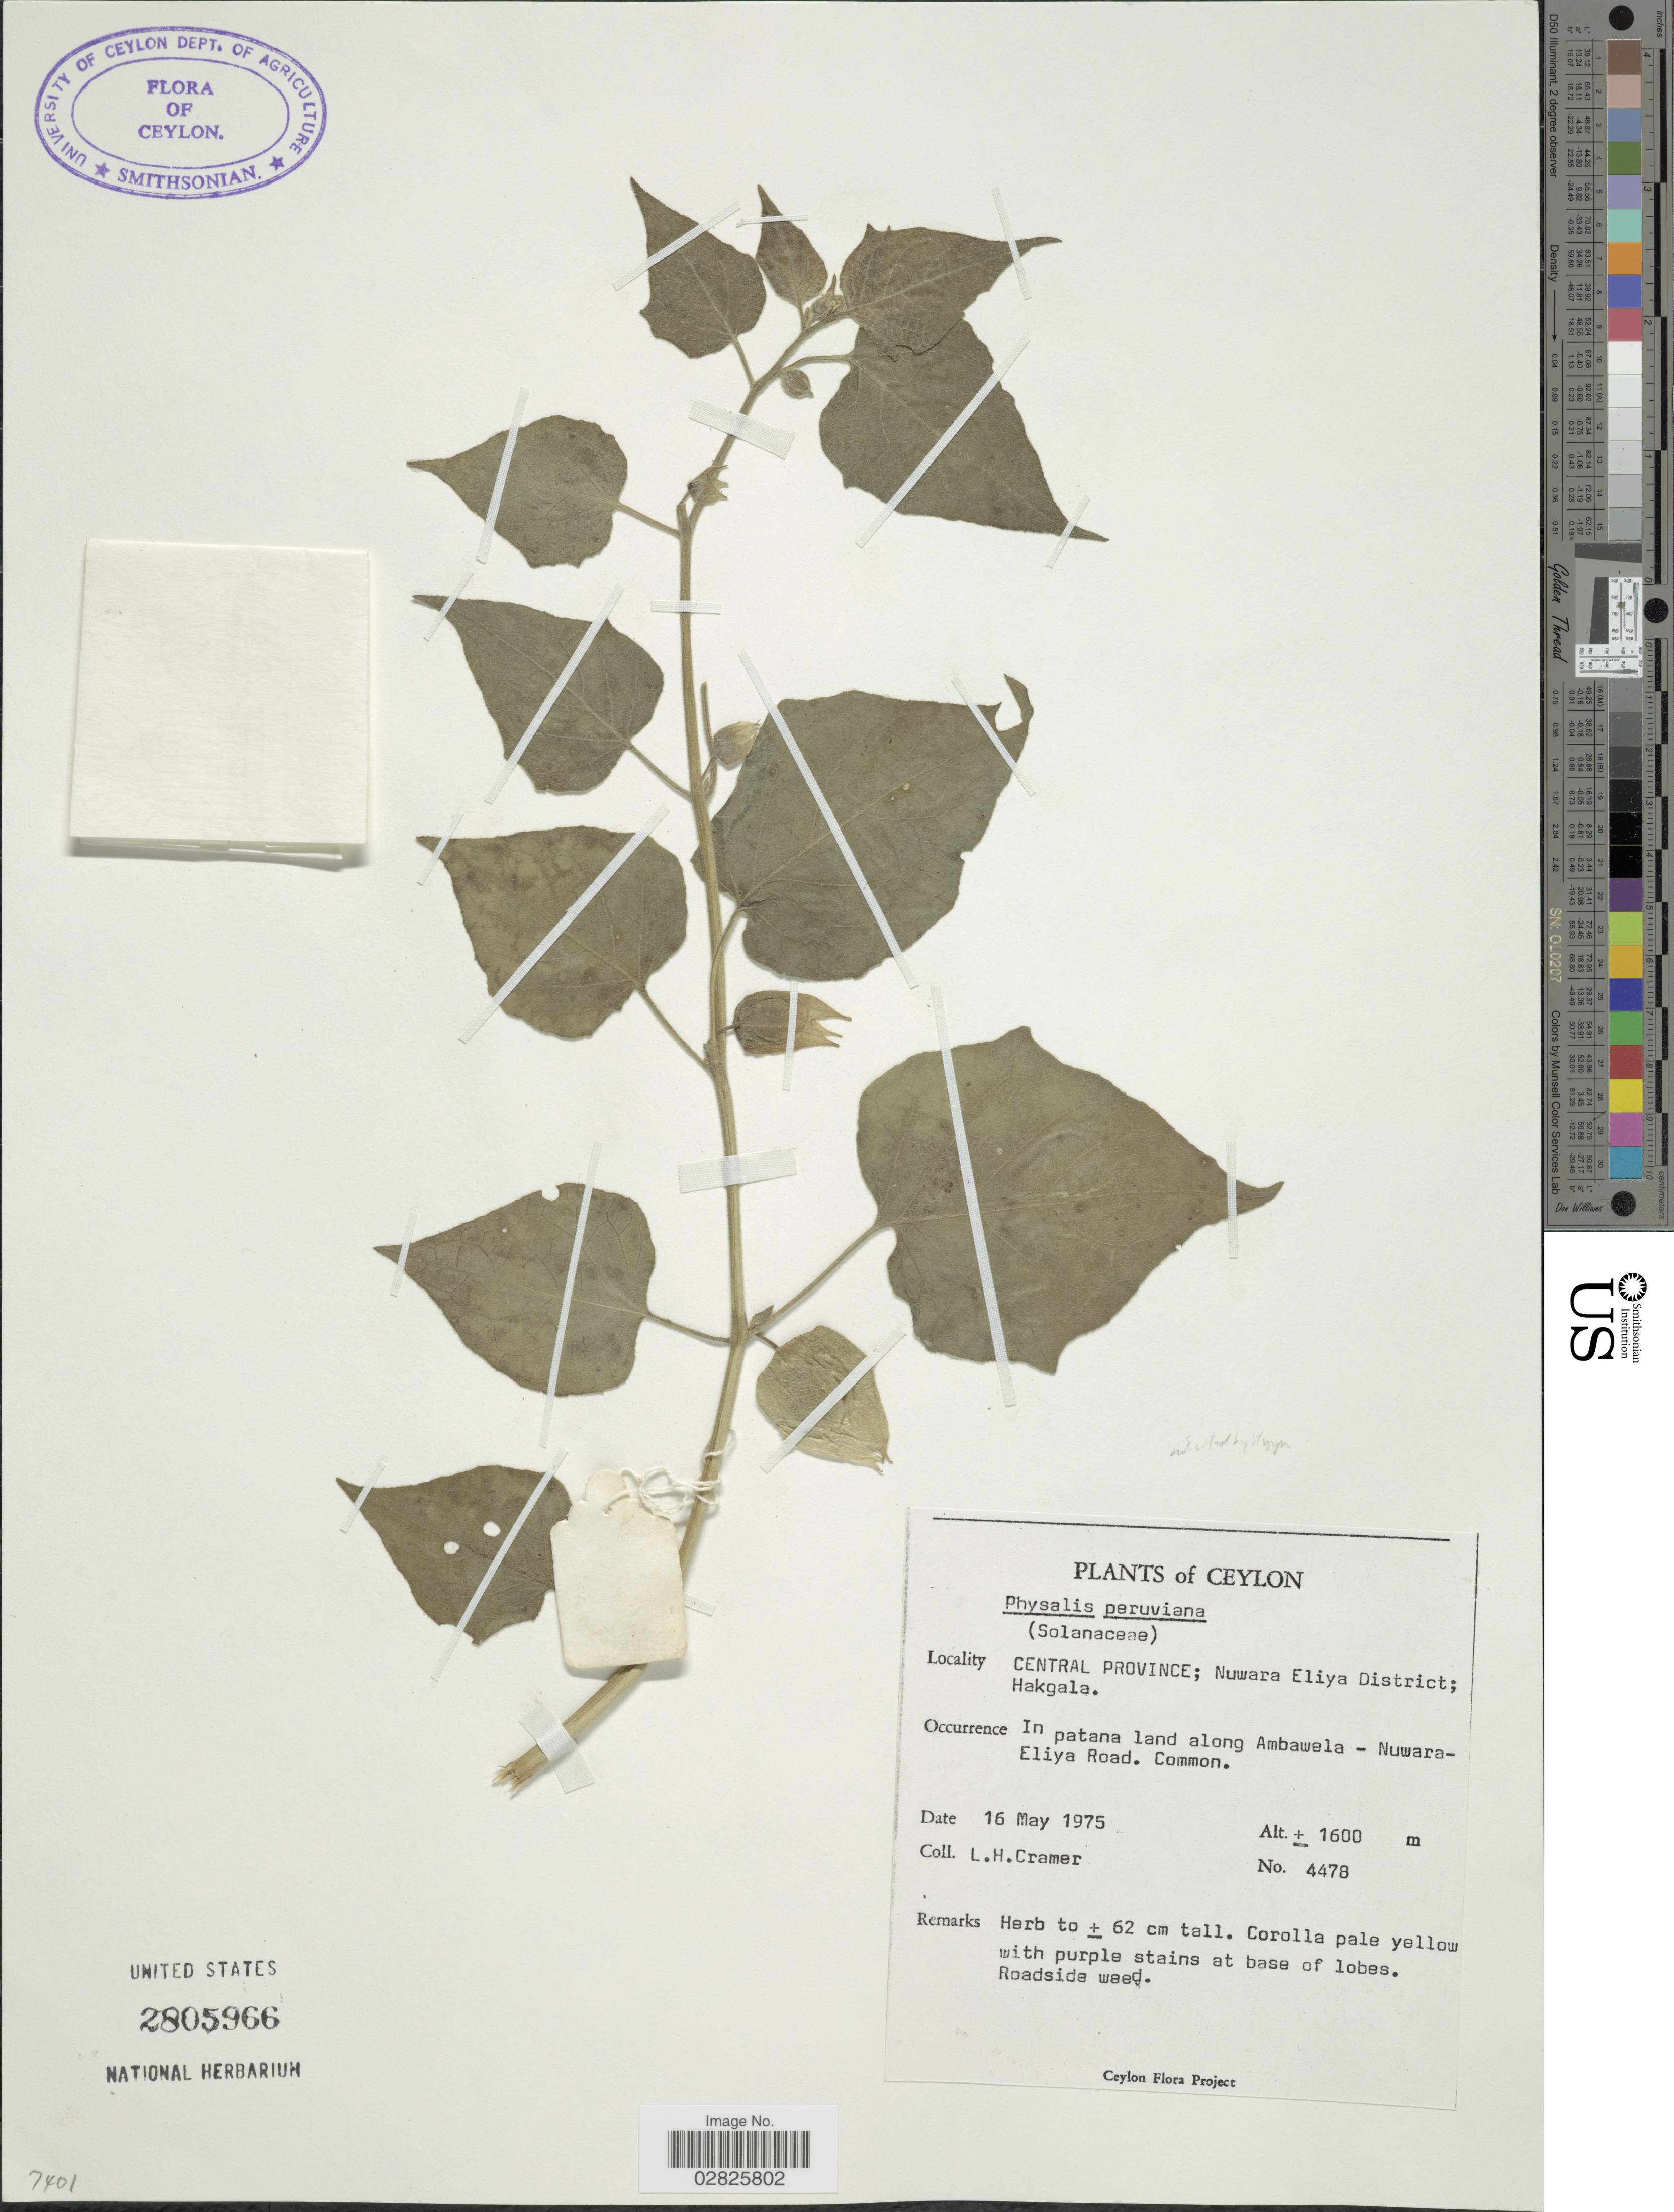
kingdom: Plantae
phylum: Tracheophyta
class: Magnoliopsida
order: Solanales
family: Solanaceae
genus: Physalis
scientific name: Physalis peruviana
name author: L.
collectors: L. H. Cramer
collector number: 4478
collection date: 1975-05-16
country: Sri Lanka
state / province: Central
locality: Ceylon. Nuwara Eliya District; Hakgala. In patana land along Ambawela - Nuwara-Eliya Road.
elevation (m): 1600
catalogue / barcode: US 2805966